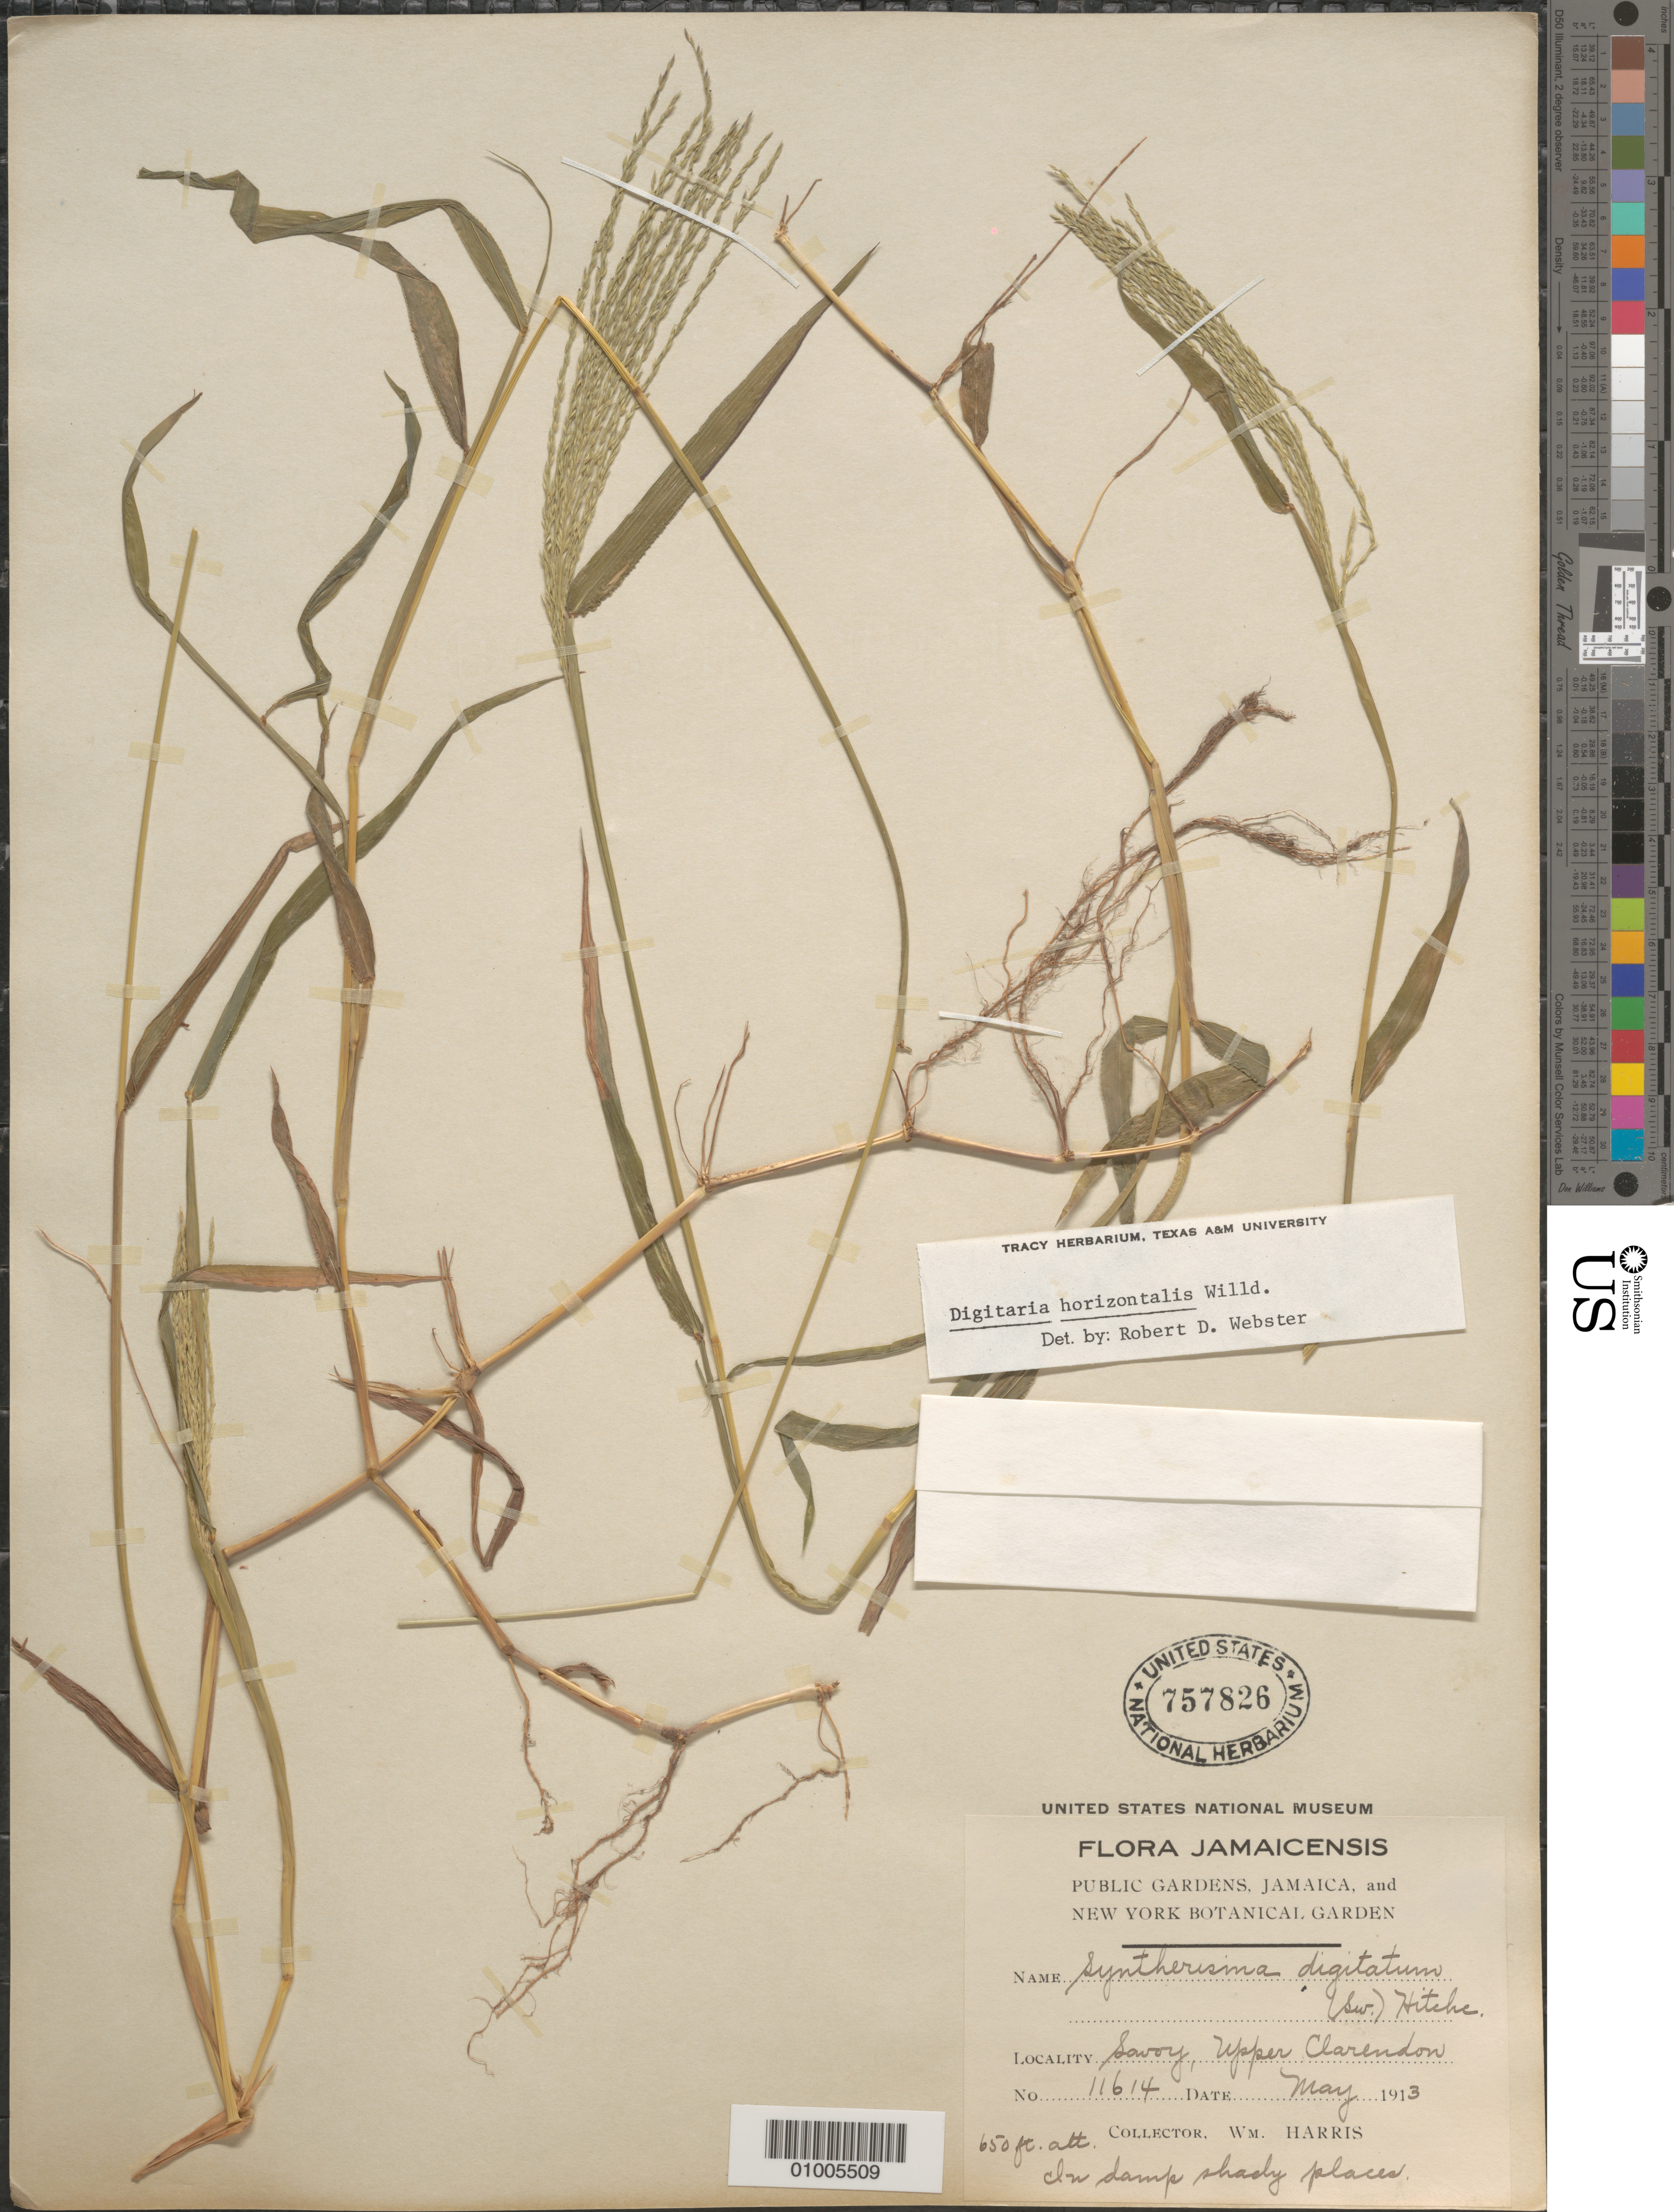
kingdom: Plantae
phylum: Tracheophyta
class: Liliopsida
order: Poales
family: Poaceae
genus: Digitaria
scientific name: Digitaria horizontalis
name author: Willd.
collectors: W. H. Harris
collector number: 11614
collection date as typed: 01 May 1913 to 31 May 1913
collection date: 1913-05-01/1913-05-31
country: Jamaica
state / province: Clarendon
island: Jamaica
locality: Sowoy, Upper Clarendon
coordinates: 0 N, 0 E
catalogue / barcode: US 757826